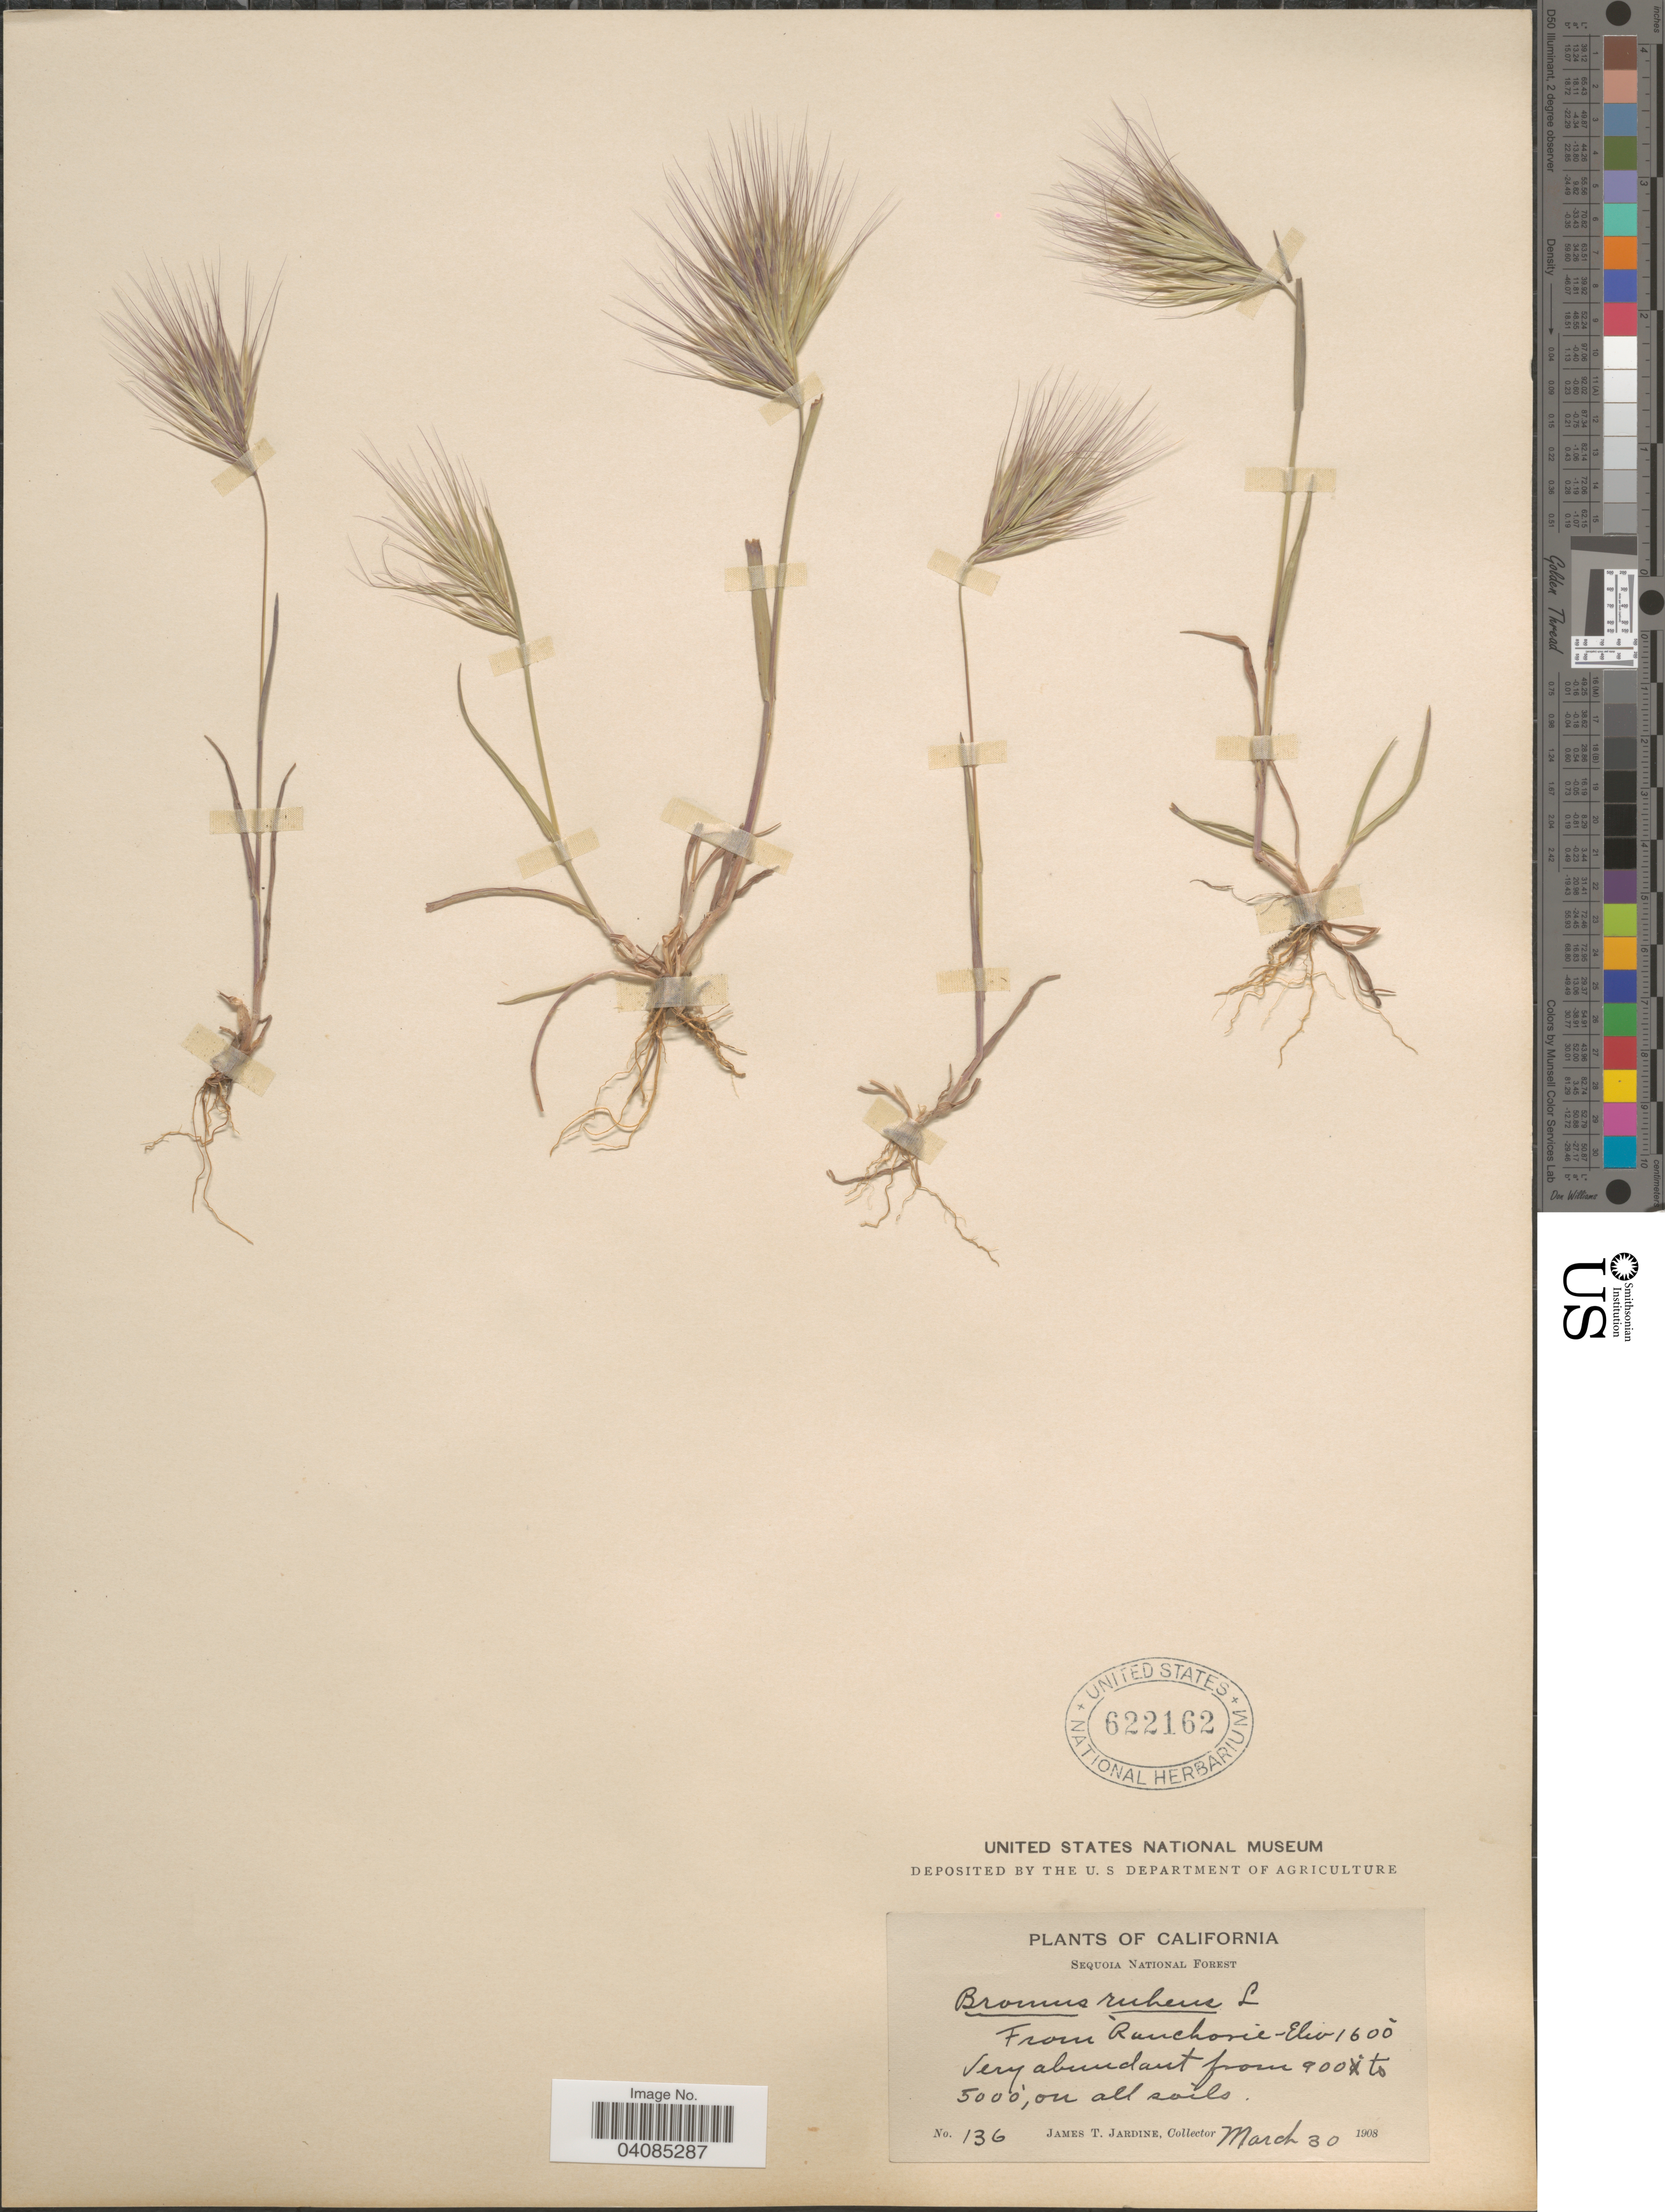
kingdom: Plantae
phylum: Tracheophyta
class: Liliopsida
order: Poales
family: Poaceae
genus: Bromus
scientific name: Bromus rubens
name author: L.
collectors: J. T. Jardine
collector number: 136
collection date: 1908-03-30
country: United States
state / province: California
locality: Sequoia National Forest. From Ranchorie.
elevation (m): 488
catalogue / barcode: US 622162